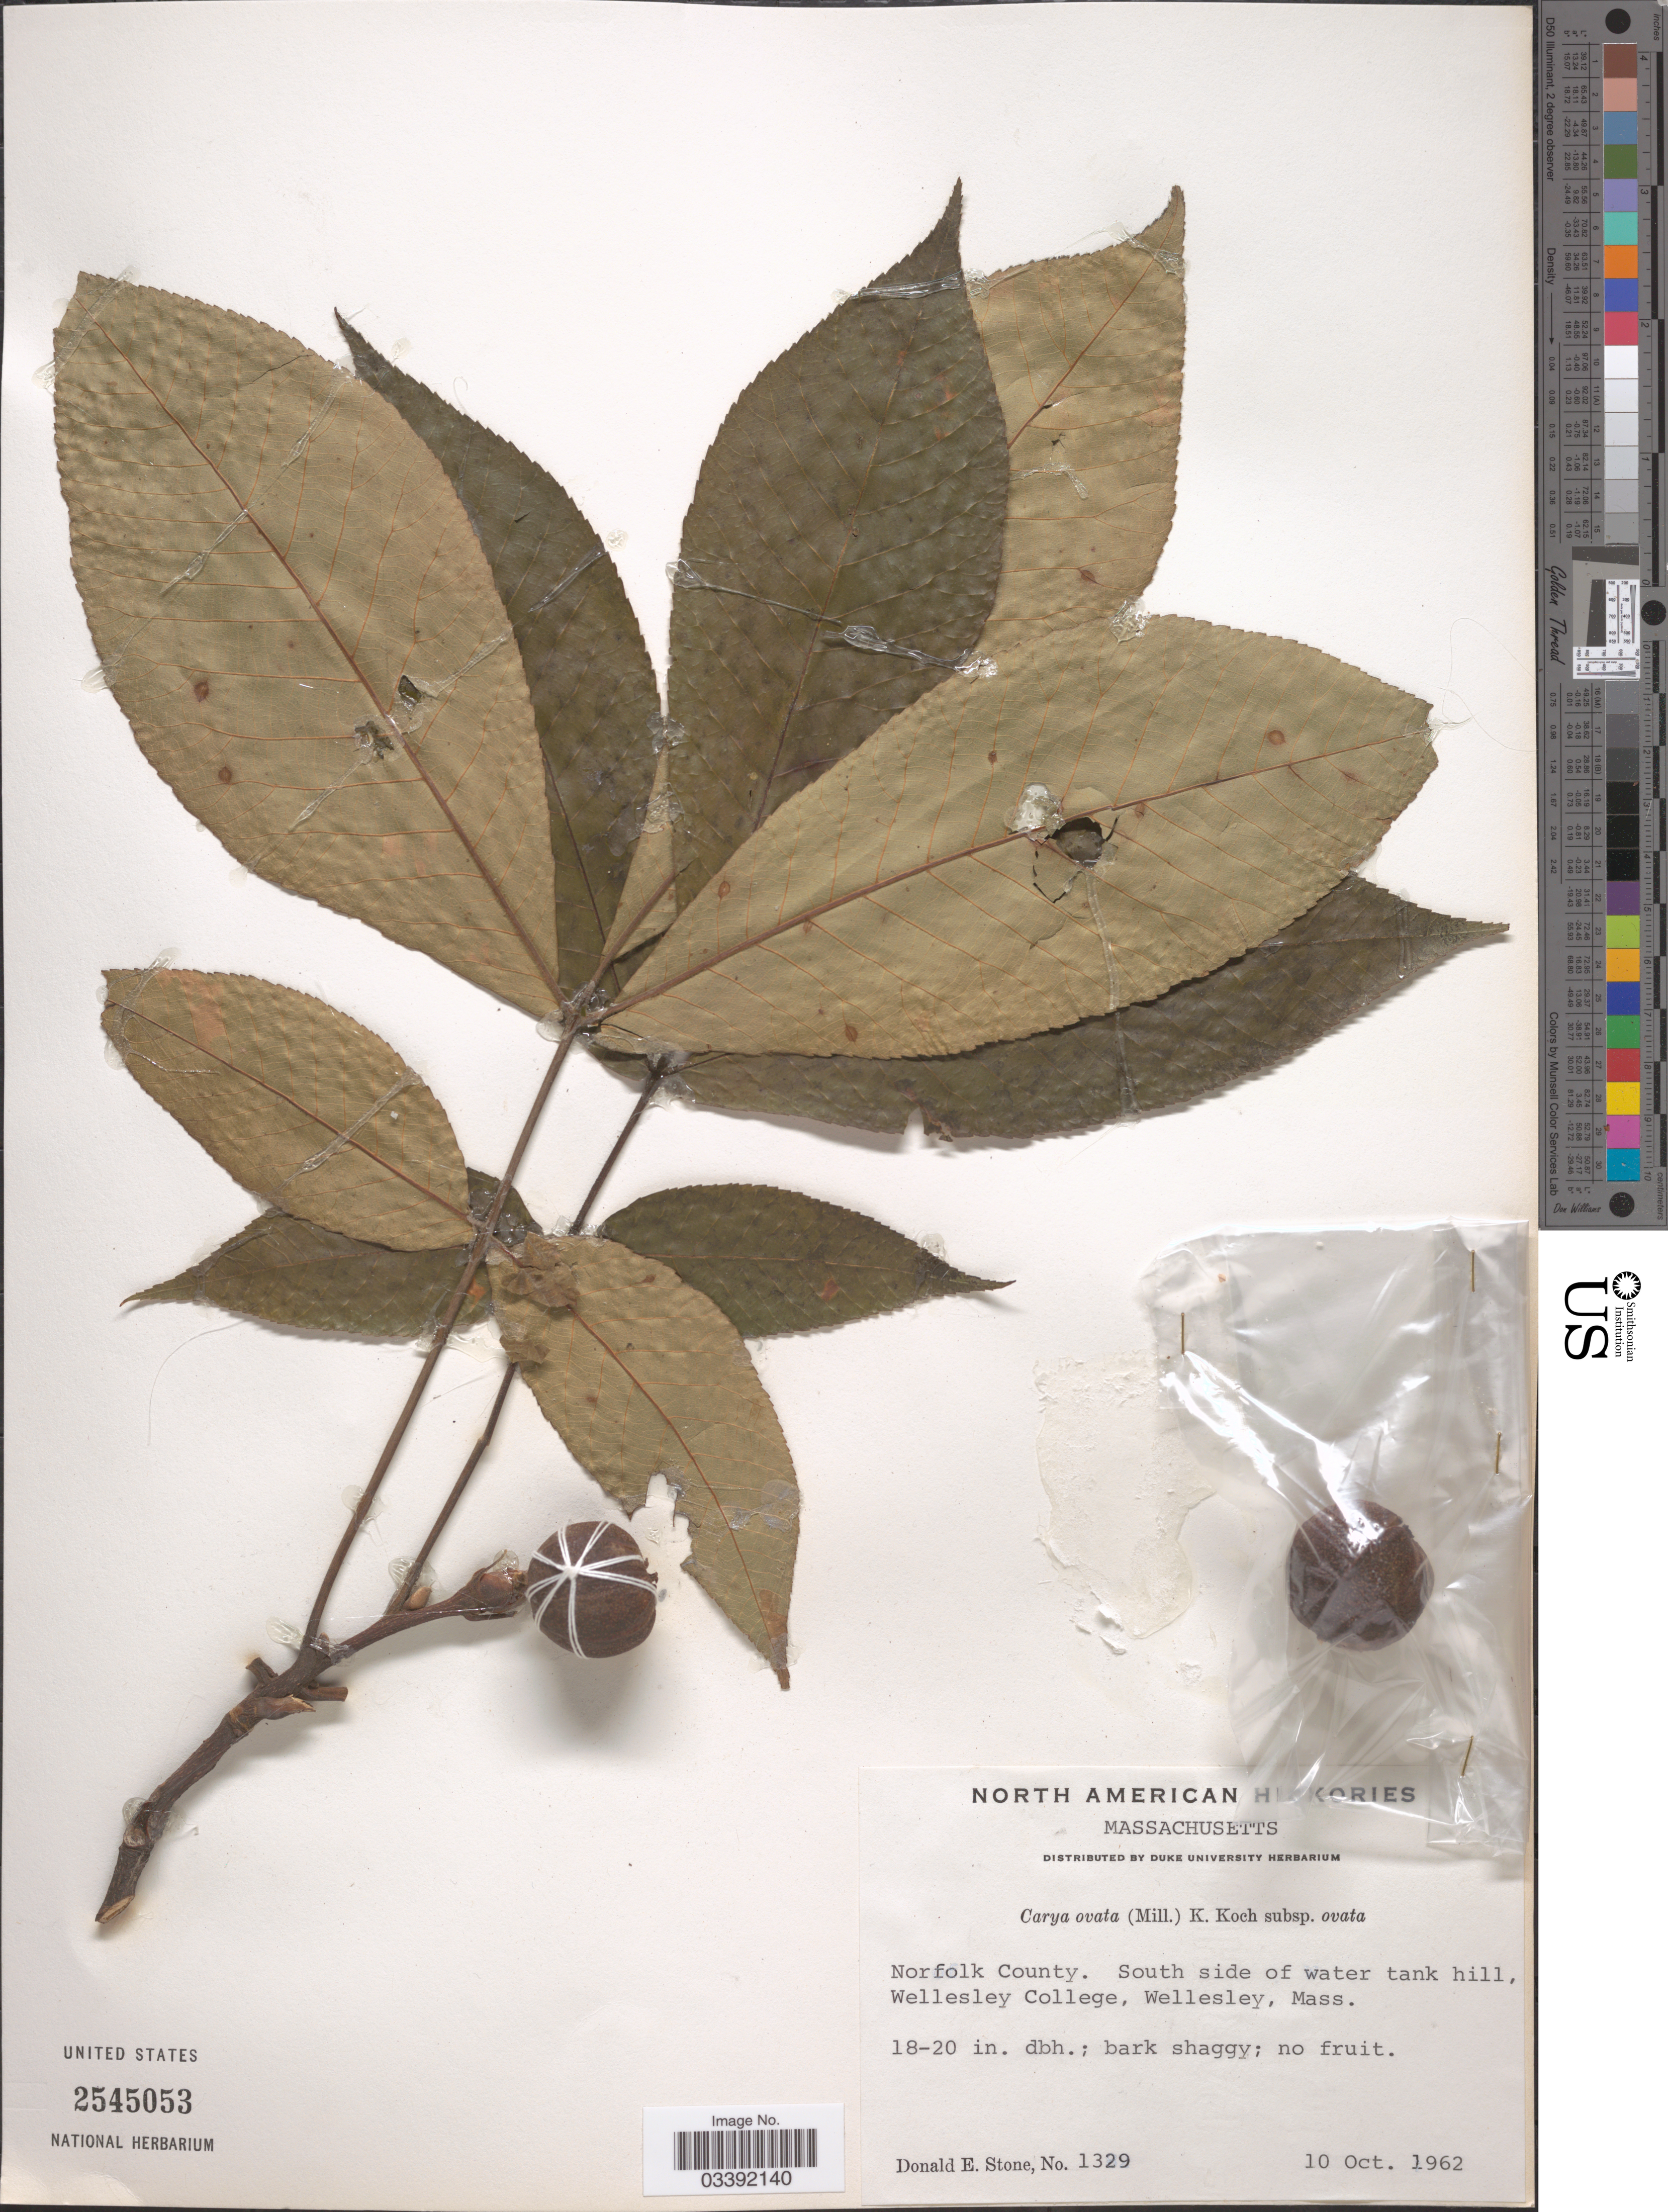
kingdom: Plantae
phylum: Tracheophyta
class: Magnoliopsida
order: Fagales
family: Juglandaceae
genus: Carya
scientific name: Carya ovata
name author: (Mill.) K. Koch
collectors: D. Stone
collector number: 1329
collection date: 1962-10-10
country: United States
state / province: Massachusetts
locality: Norfolk County. South side of water tank hill, Wellesley College, Wellesley.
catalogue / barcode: US 2545053